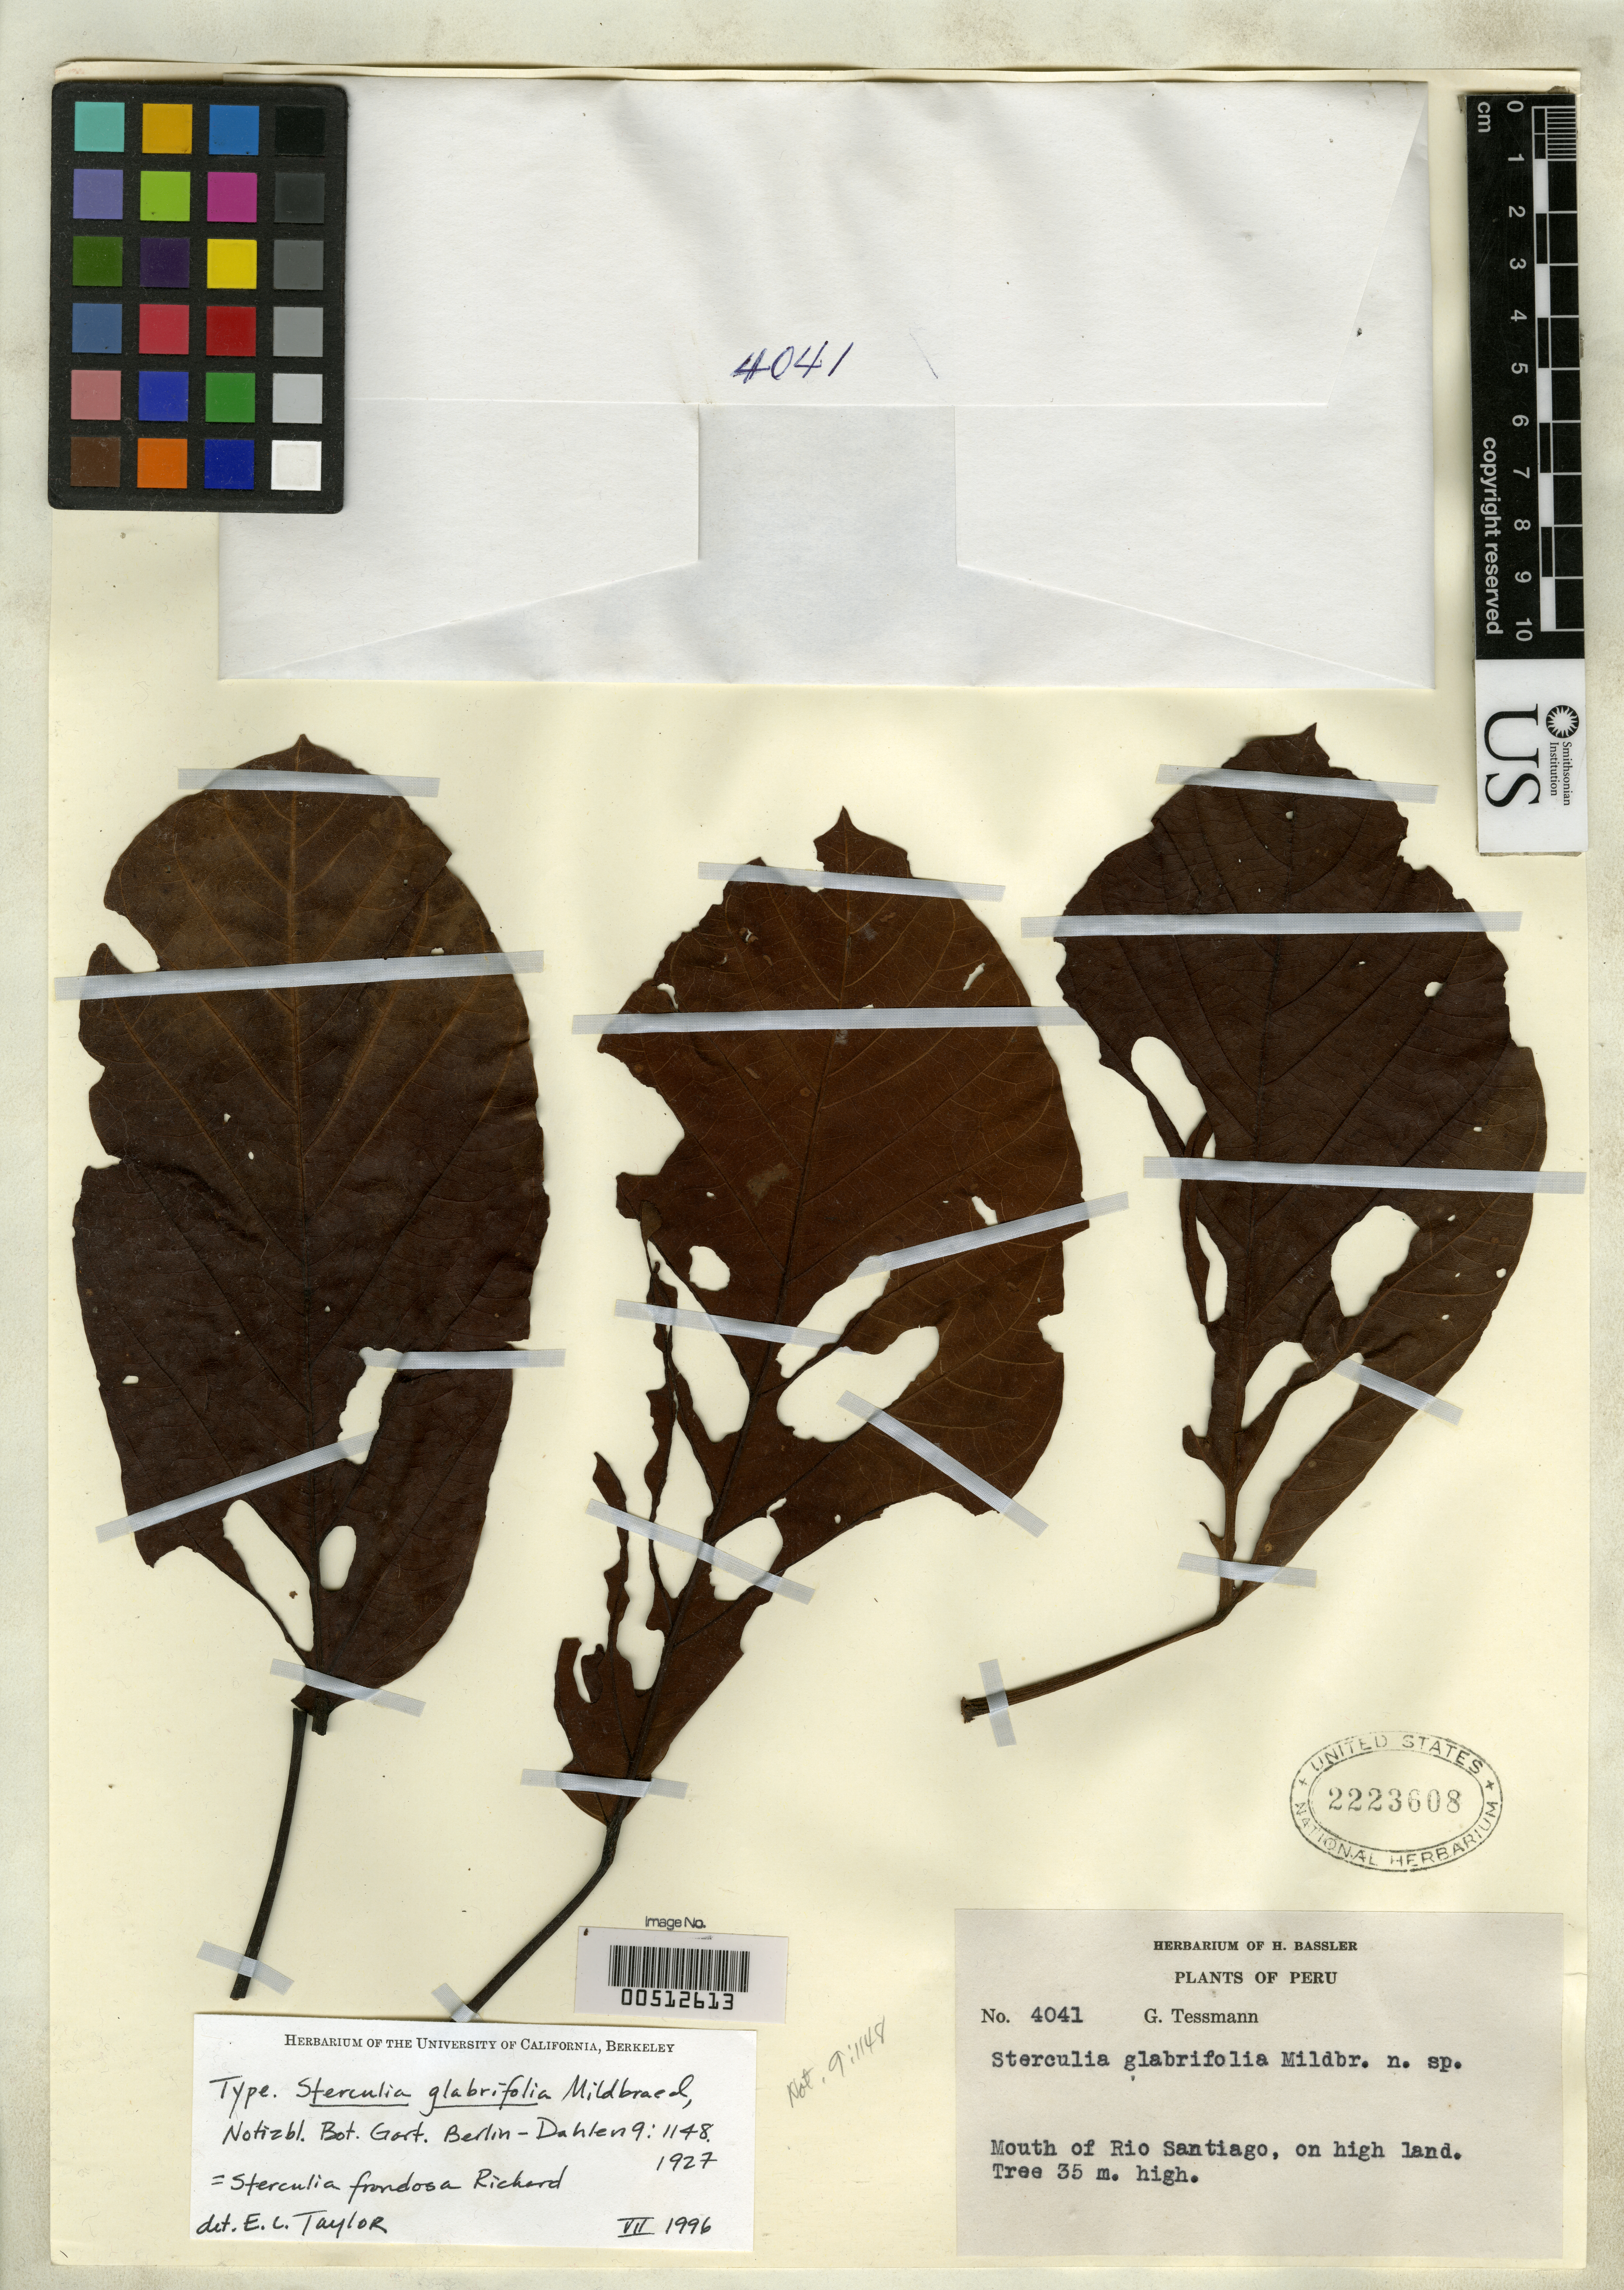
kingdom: Plantae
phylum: Tracheophyta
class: Magnoliopsida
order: Malvales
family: Malvaceae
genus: Sterculia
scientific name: Sterculia glabrifolia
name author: Mildbr.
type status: Isotype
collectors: G. Tessmann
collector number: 4041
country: Peru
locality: mouth of Río Santiago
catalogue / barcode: US 2223608